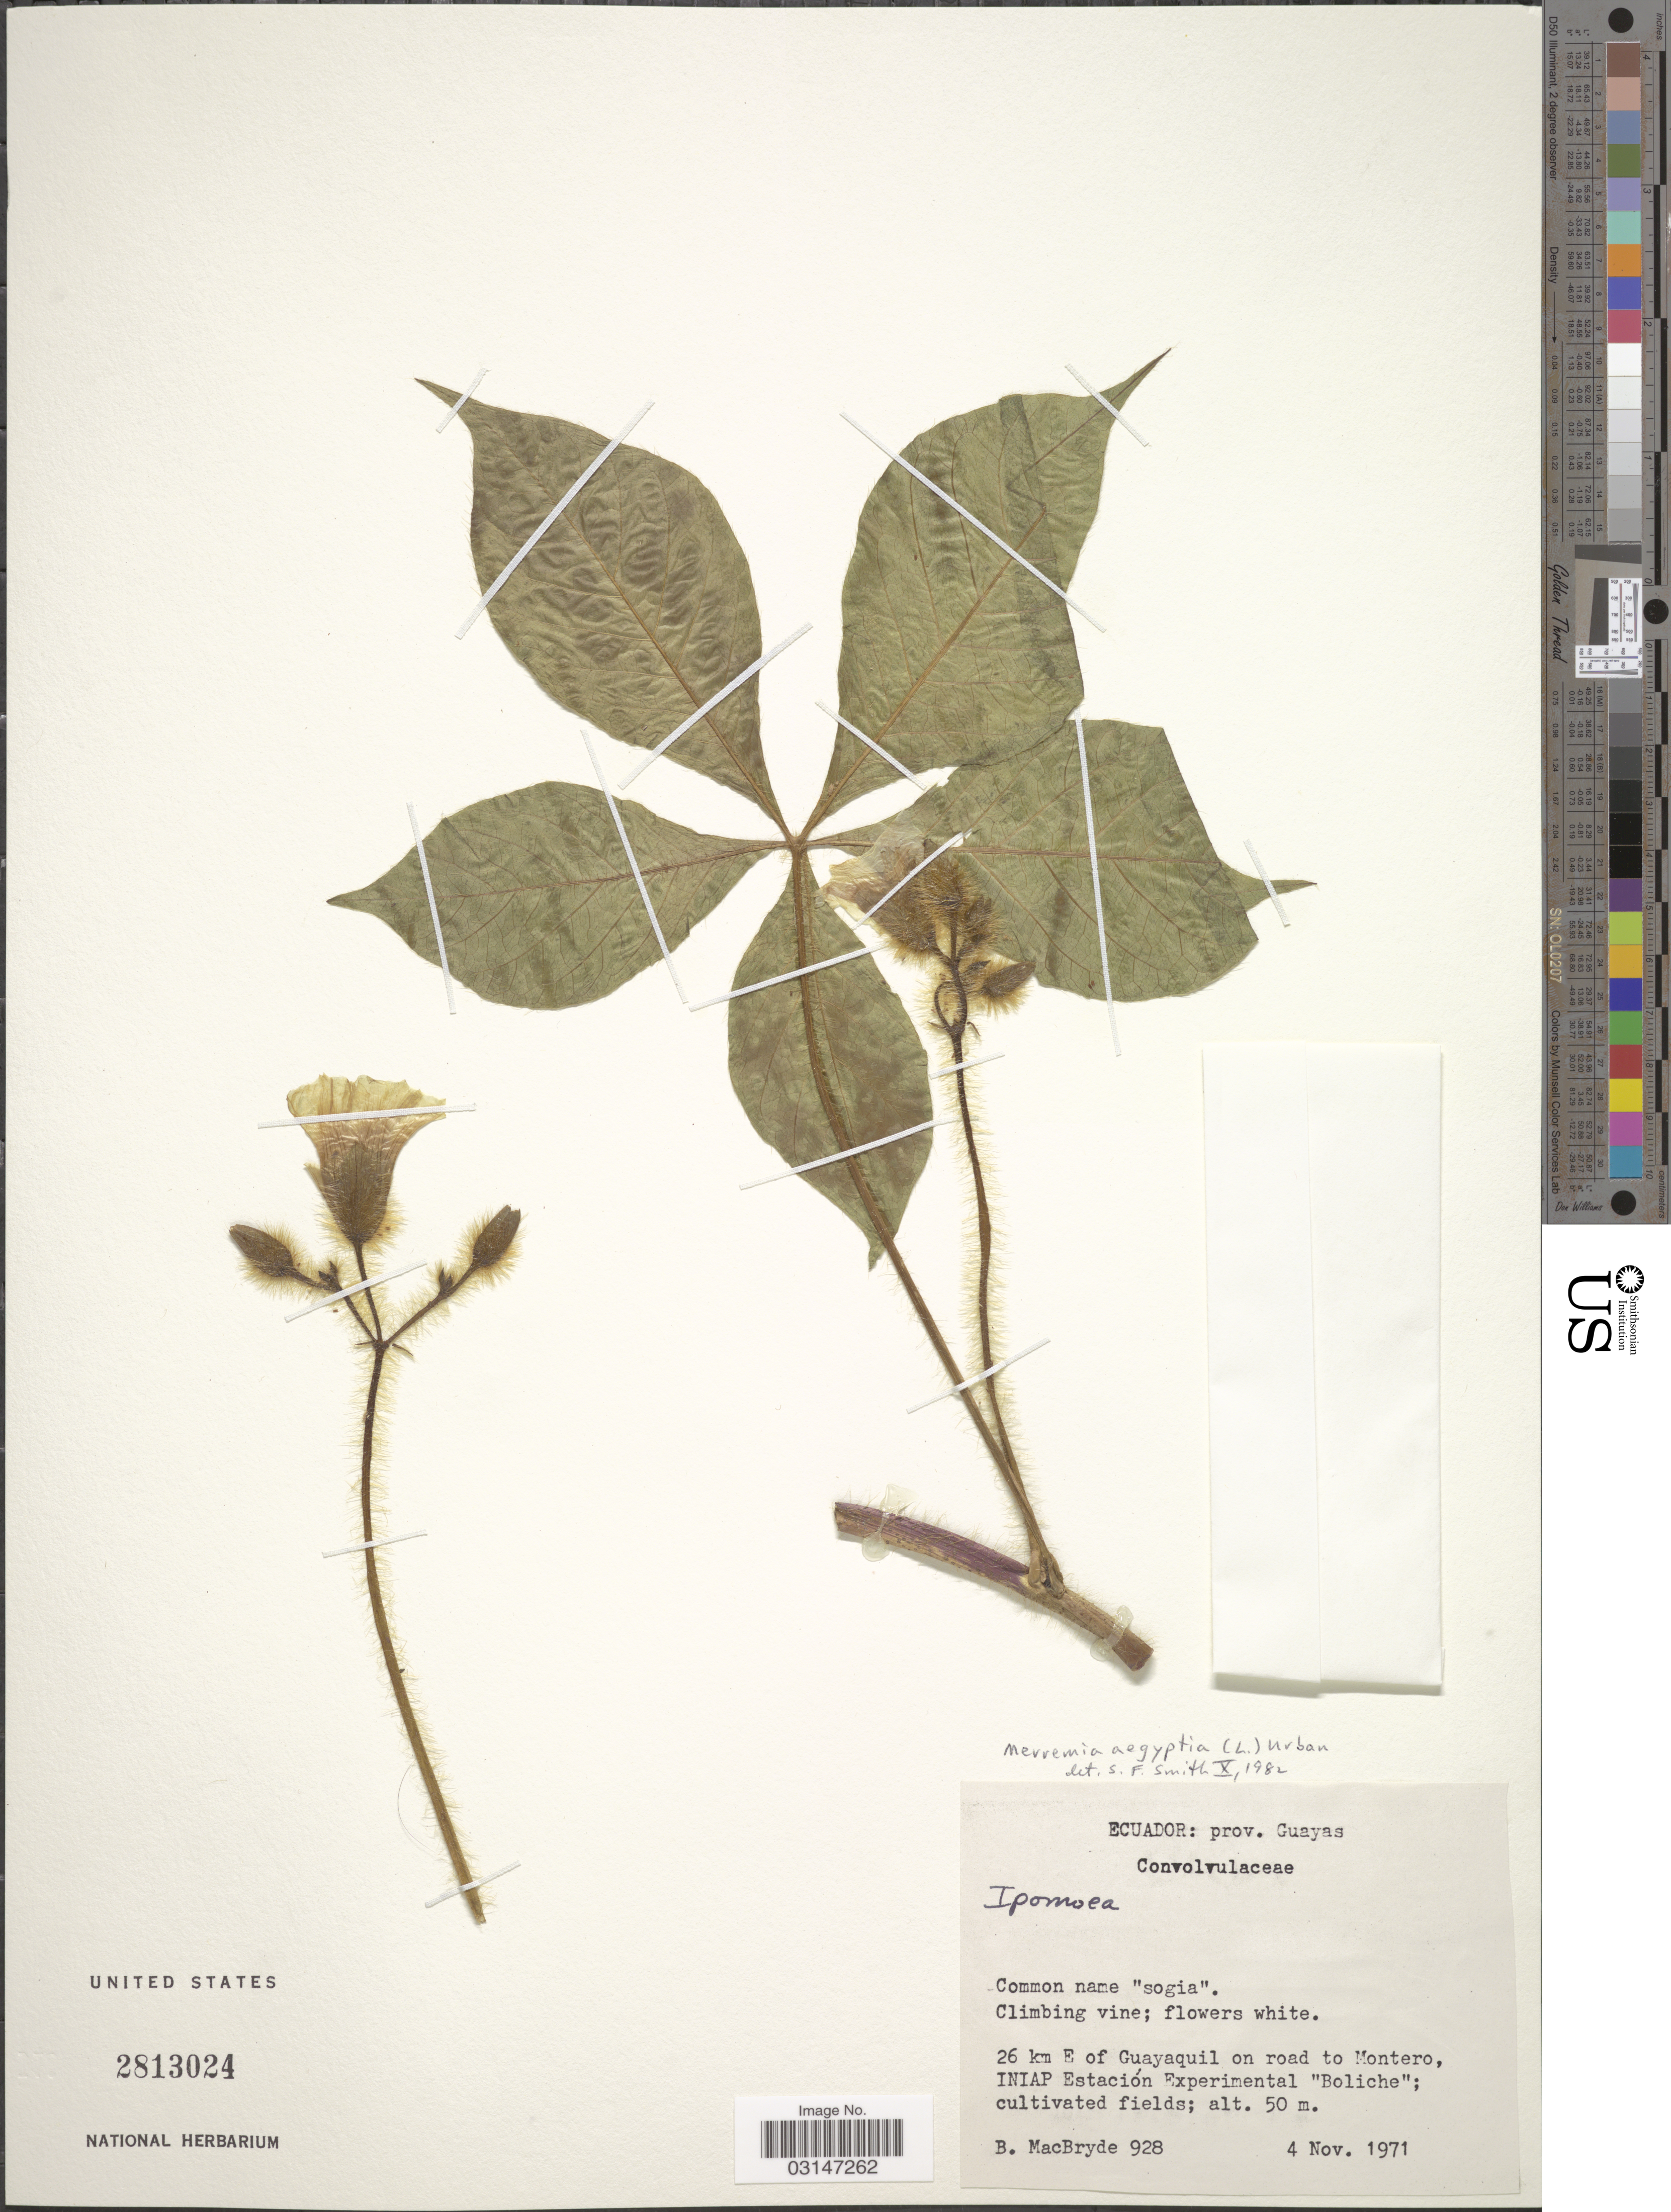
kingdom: Plantae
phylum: Tracheophyta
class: Magnoliopsida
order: Solanales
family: Convolvulaceae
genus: Merremia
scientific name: Merremia aegyptia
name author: (L.) Urb.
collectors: B. MacBryde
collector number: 928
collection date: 1971-11-04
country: Ecuador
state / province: Guayas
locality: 26 km E of Guayaquil on road to Montero, INIAP Estación Experimental "Boliche".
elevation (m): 50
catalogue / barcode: US 2813024